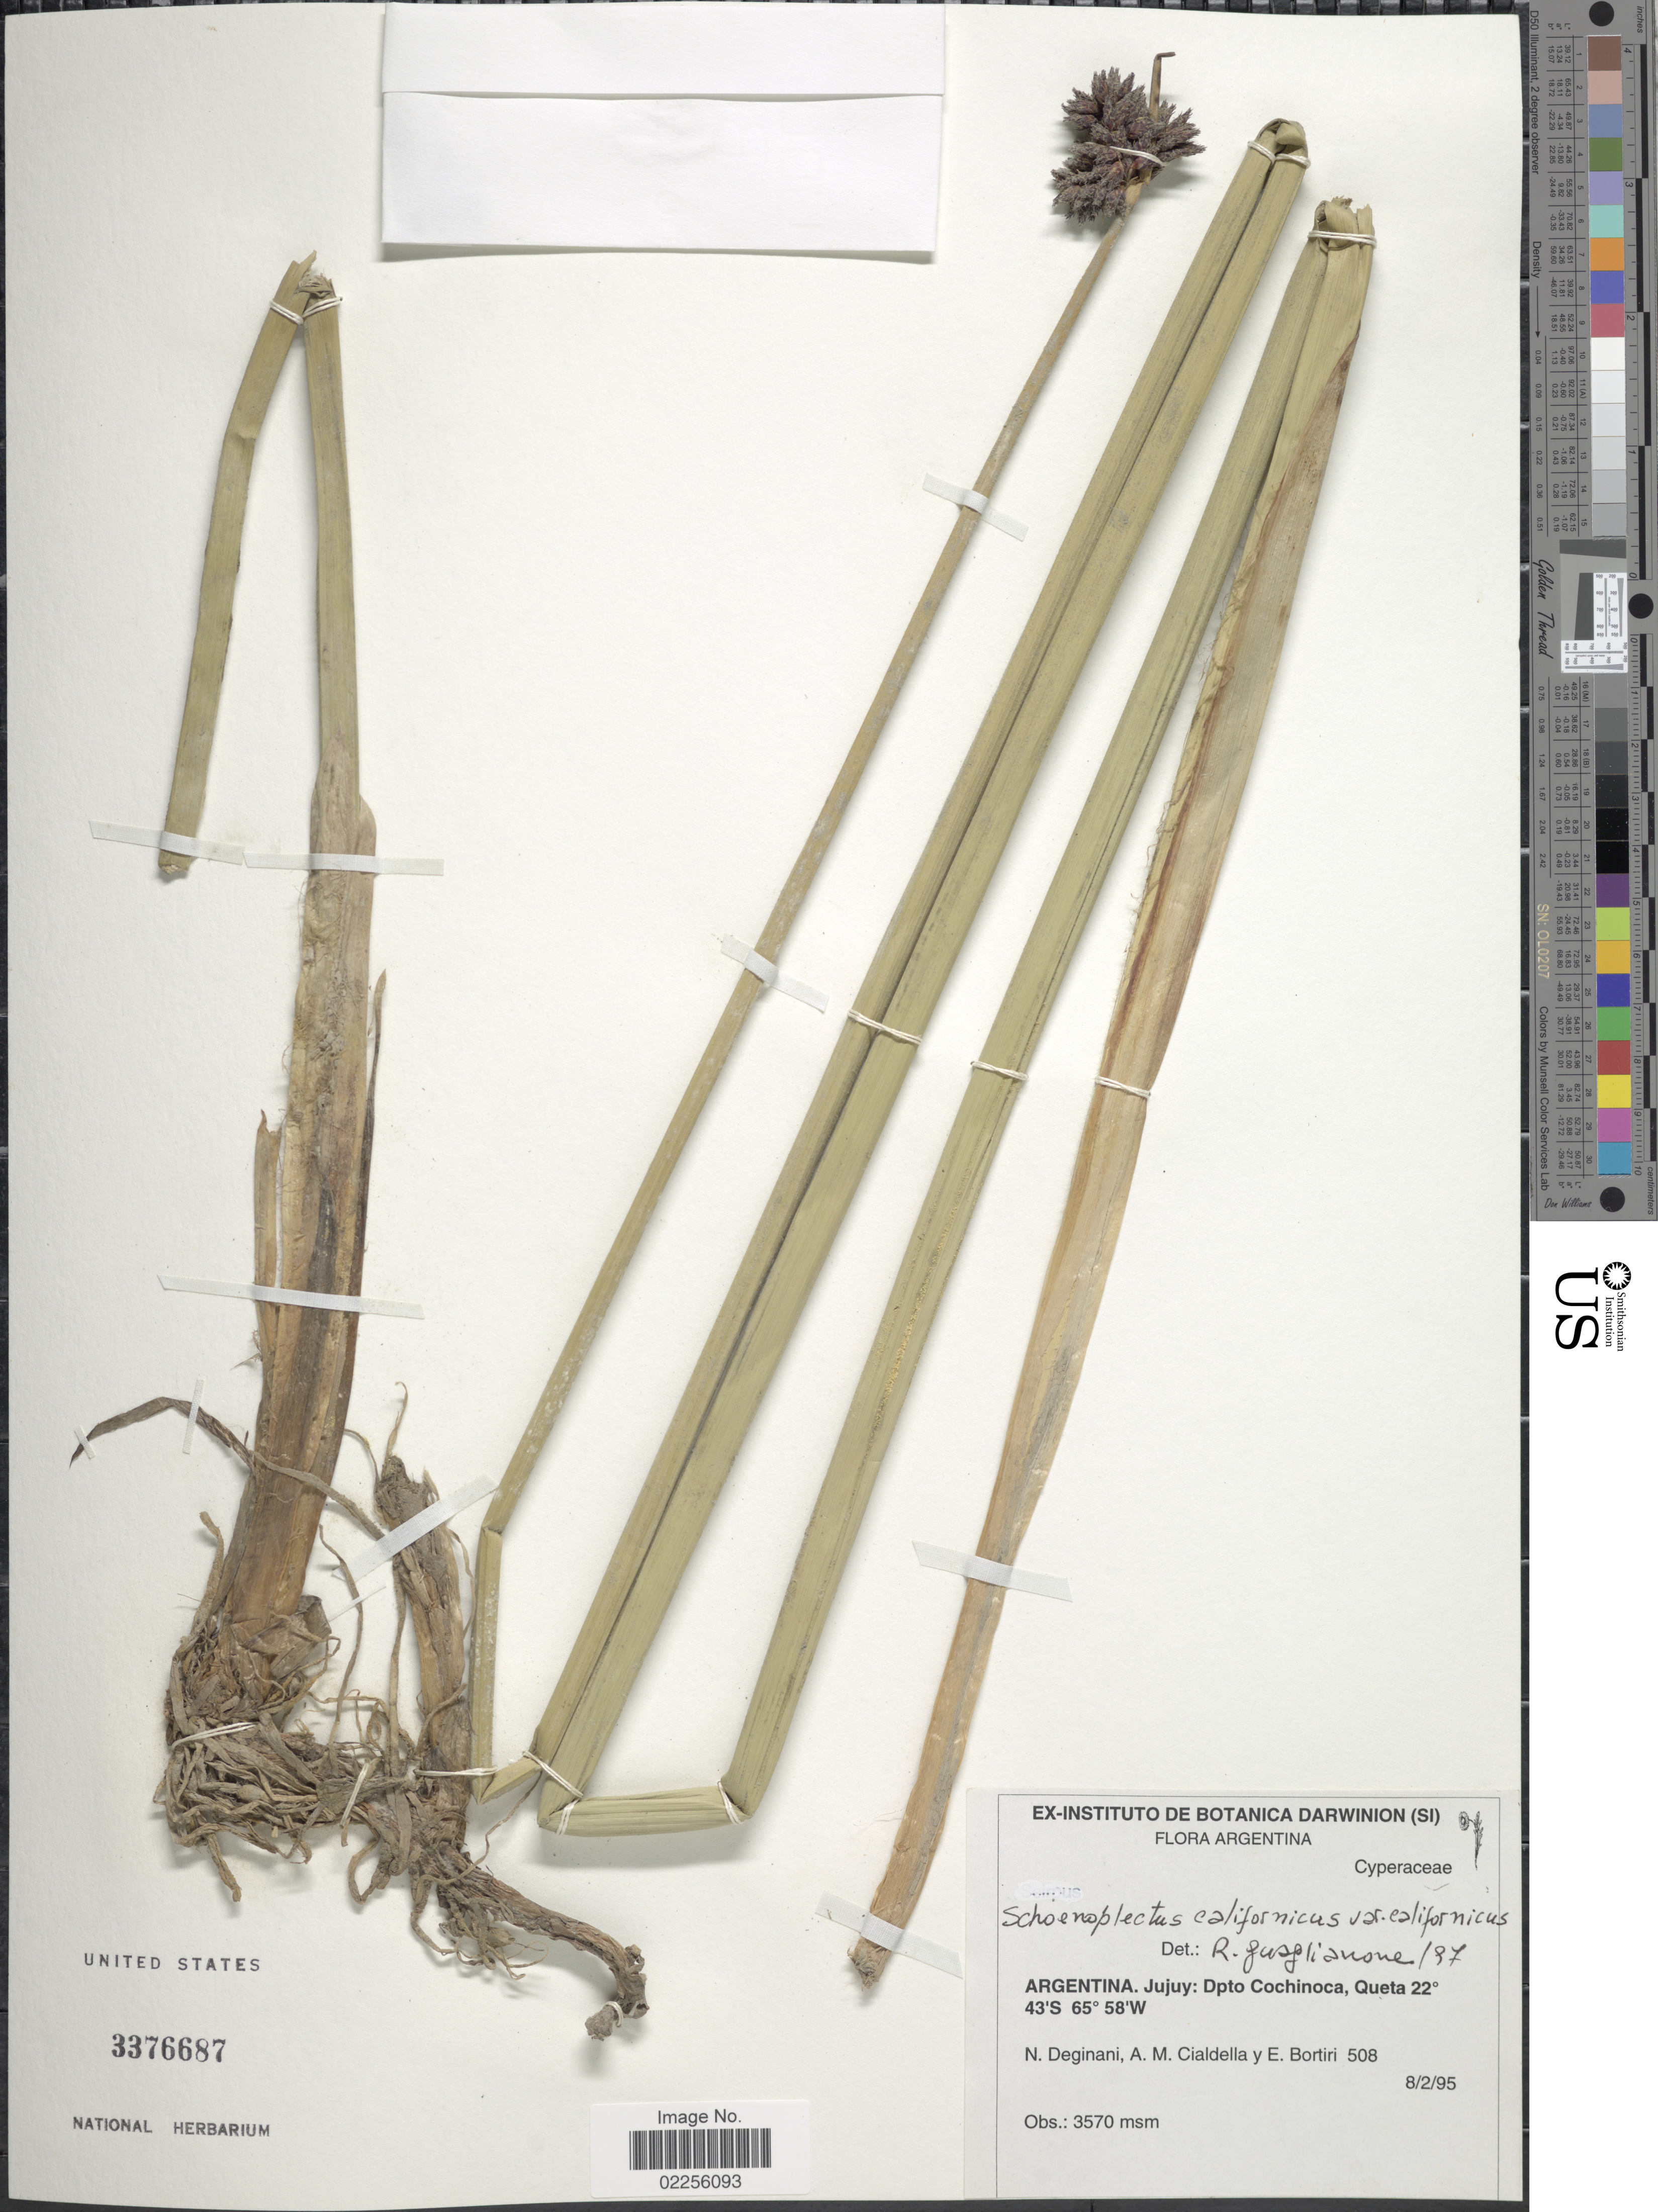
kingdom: Plantae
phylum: Tracheophyta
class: Liliopsida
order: Poales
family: Cyperaceae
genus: Schoenoplectus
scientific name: Schoenoplectus californicus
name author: (C.A. Mey.) Soják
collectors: N. Deginani, A. Ciadella & E. Bortiri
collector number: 508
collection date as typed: Transcribed d/m/y: 8/2/95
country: Argentina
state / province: Jujuy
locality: Dpto Cochinoca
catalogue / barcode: US 3376687